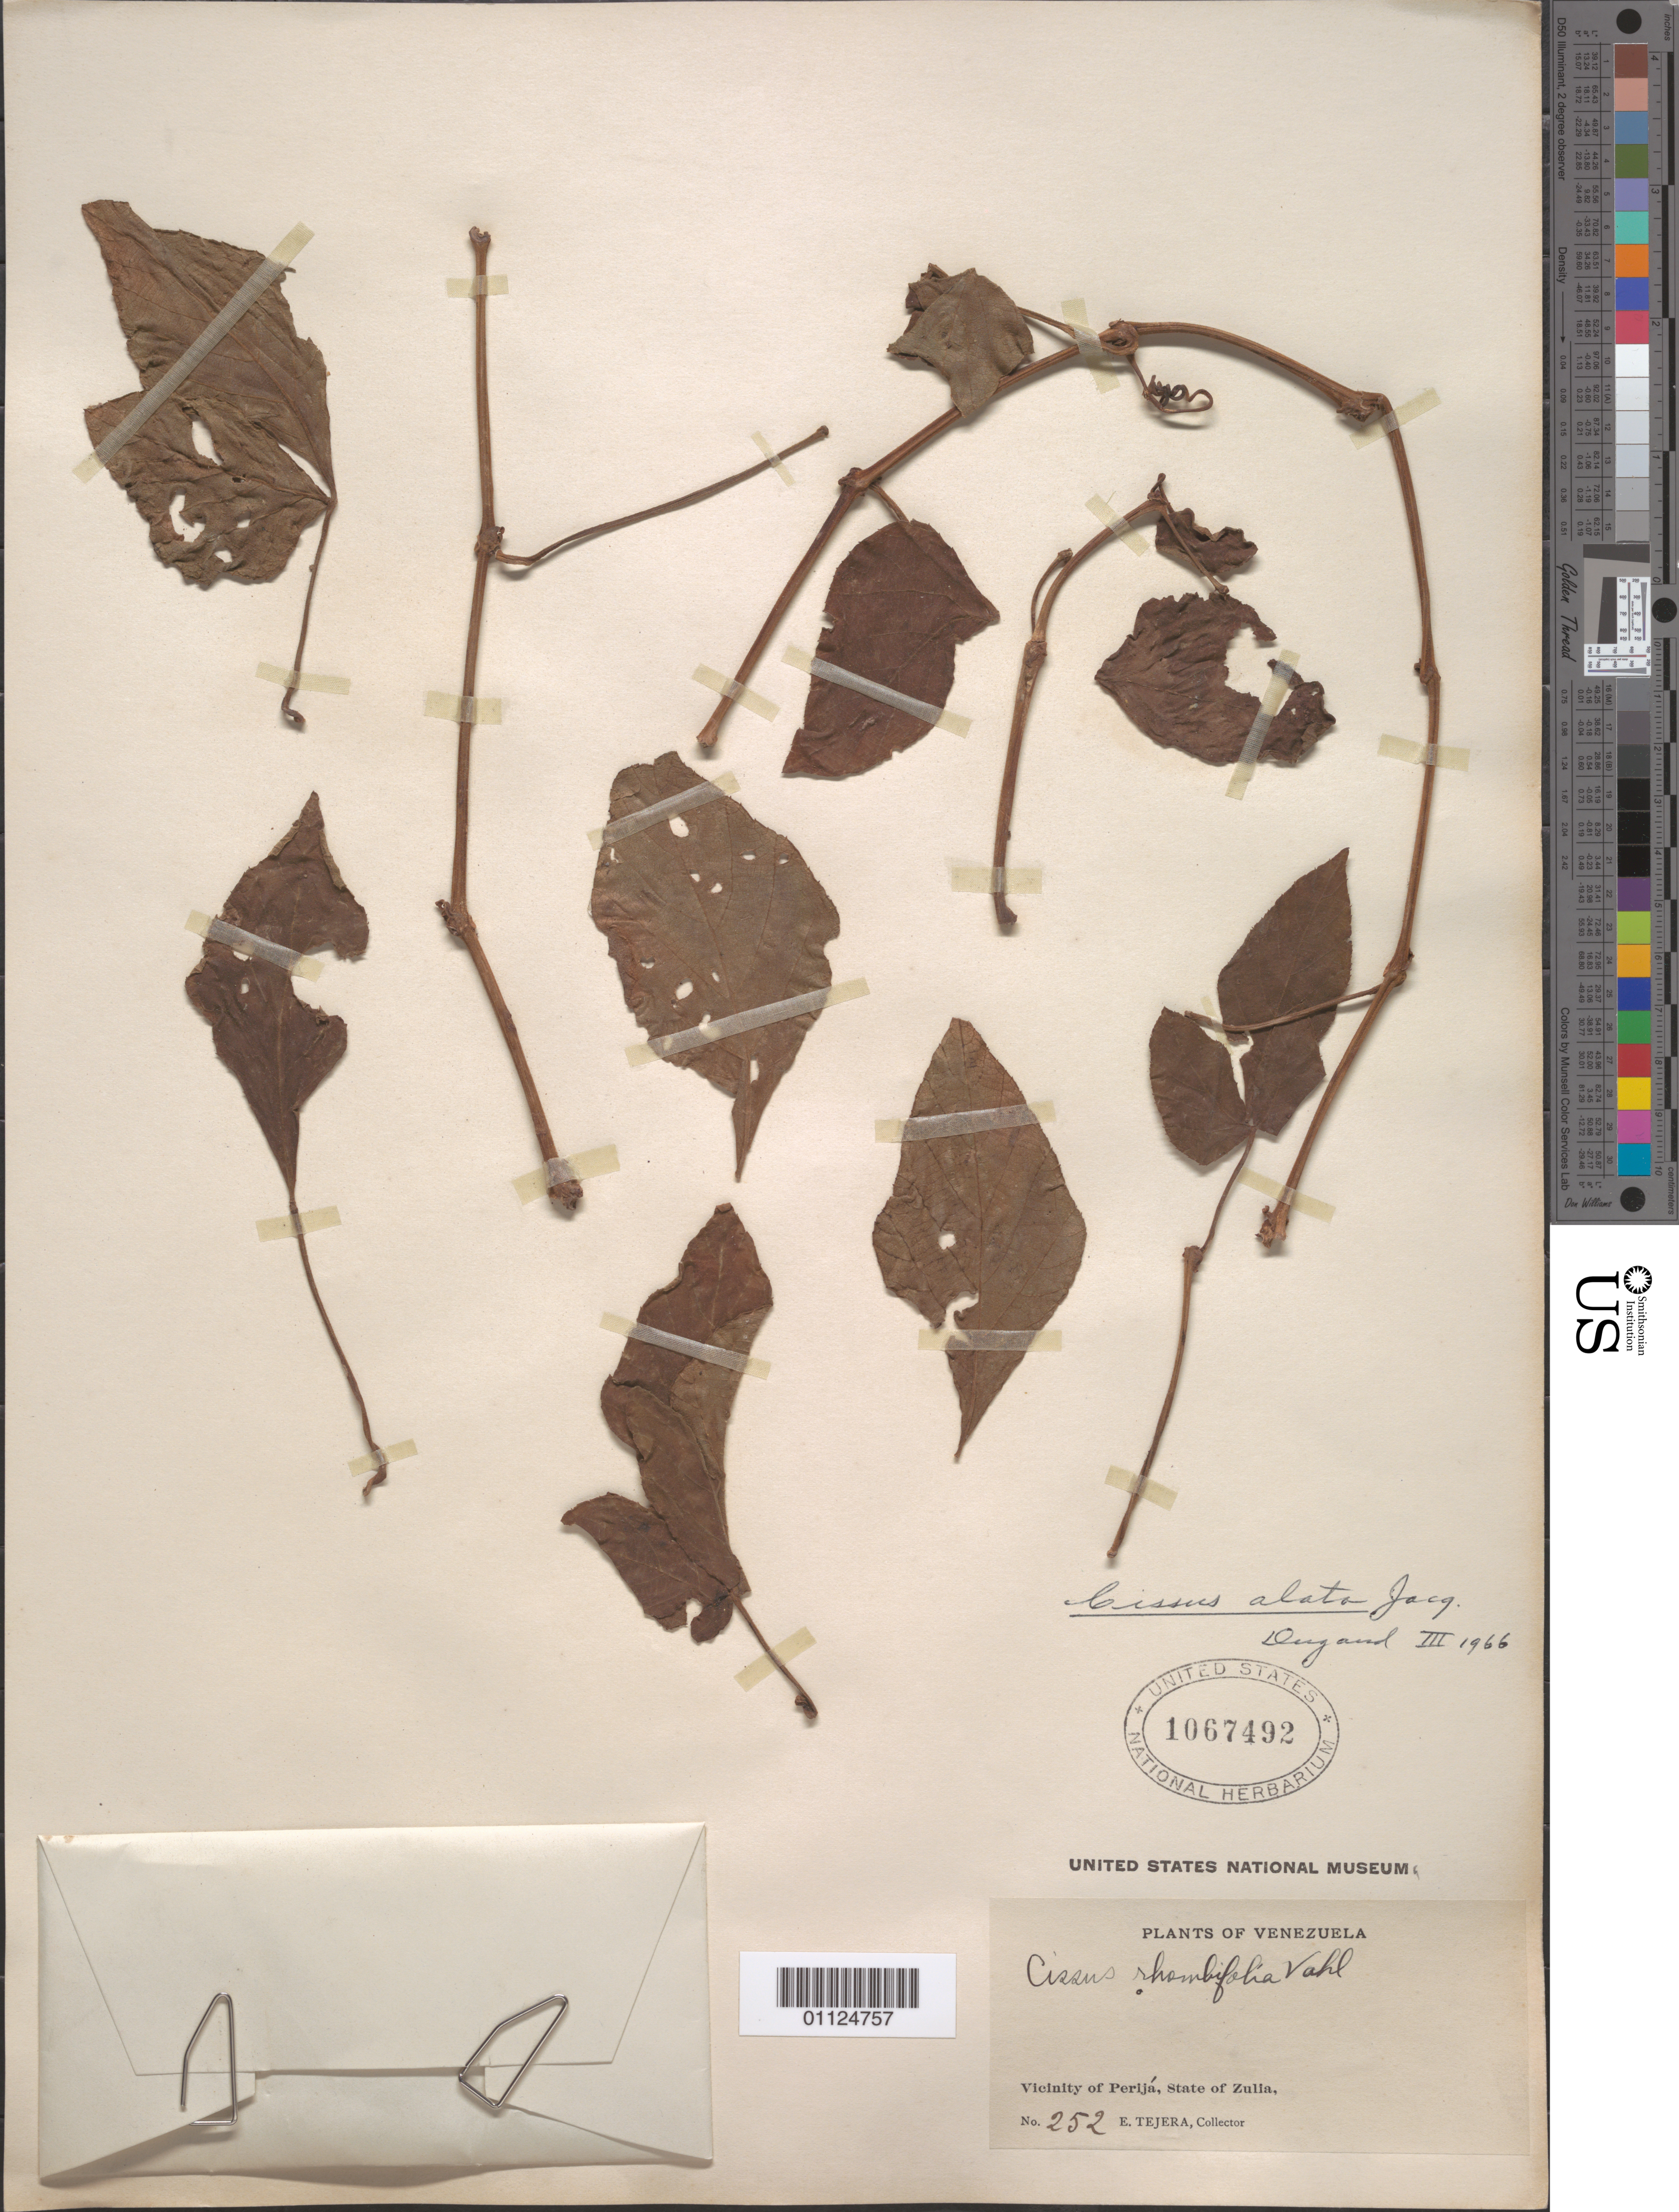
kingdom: Plantae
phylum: Tracheophyta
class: Magnoliopsida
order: Vitales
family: Vitaceae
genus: Cissus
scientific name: Cissus alata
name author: Jacq.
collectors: E. Tejera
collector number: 252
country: Venezuela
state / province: Zulia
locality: Vicinity of Perija.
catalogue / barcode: US 1067492